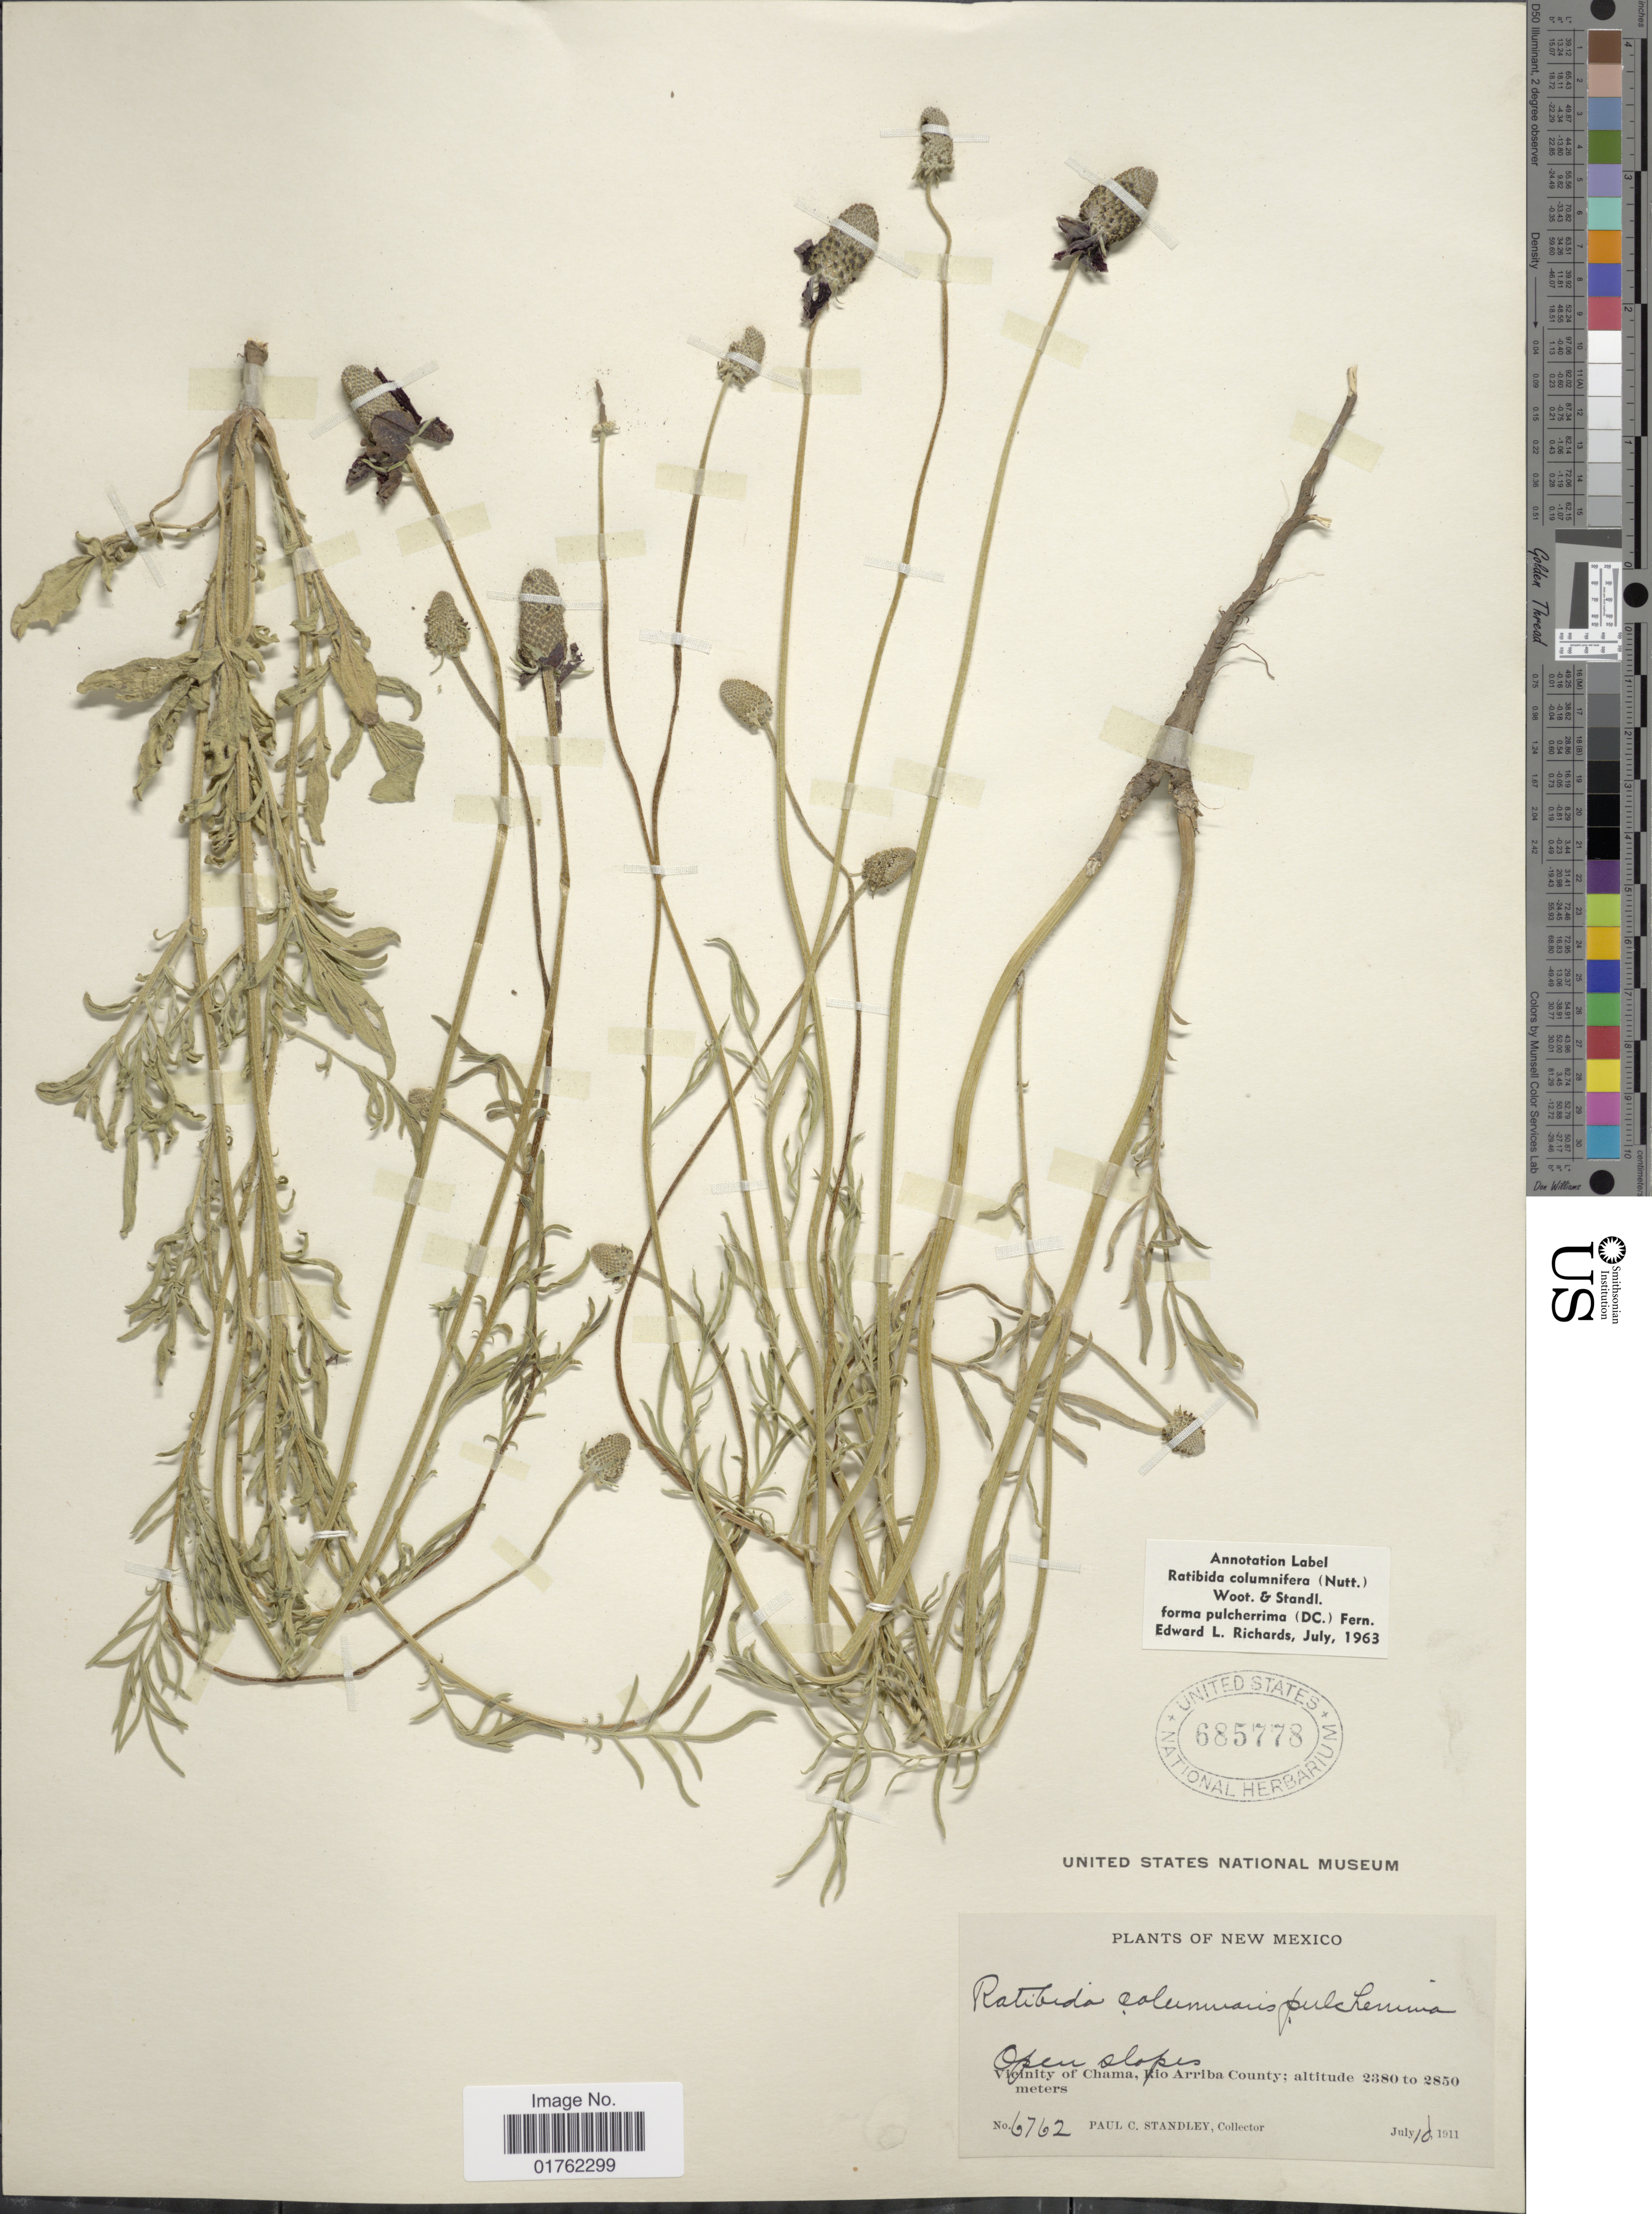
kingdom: Plantae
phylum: Tracheophyta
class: Magnoliopsida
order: Asterales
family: Asteraceae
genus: Ratibida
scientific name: Ratibida columnaris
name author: (Pursh) D. Don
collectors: P. C. Standley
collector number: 6762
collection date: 1911-07-10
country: United States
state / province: New Mexico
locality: Open slopes, Vicinity of Chama, Rio Arriba County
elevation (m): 2380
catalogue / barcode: US 685778